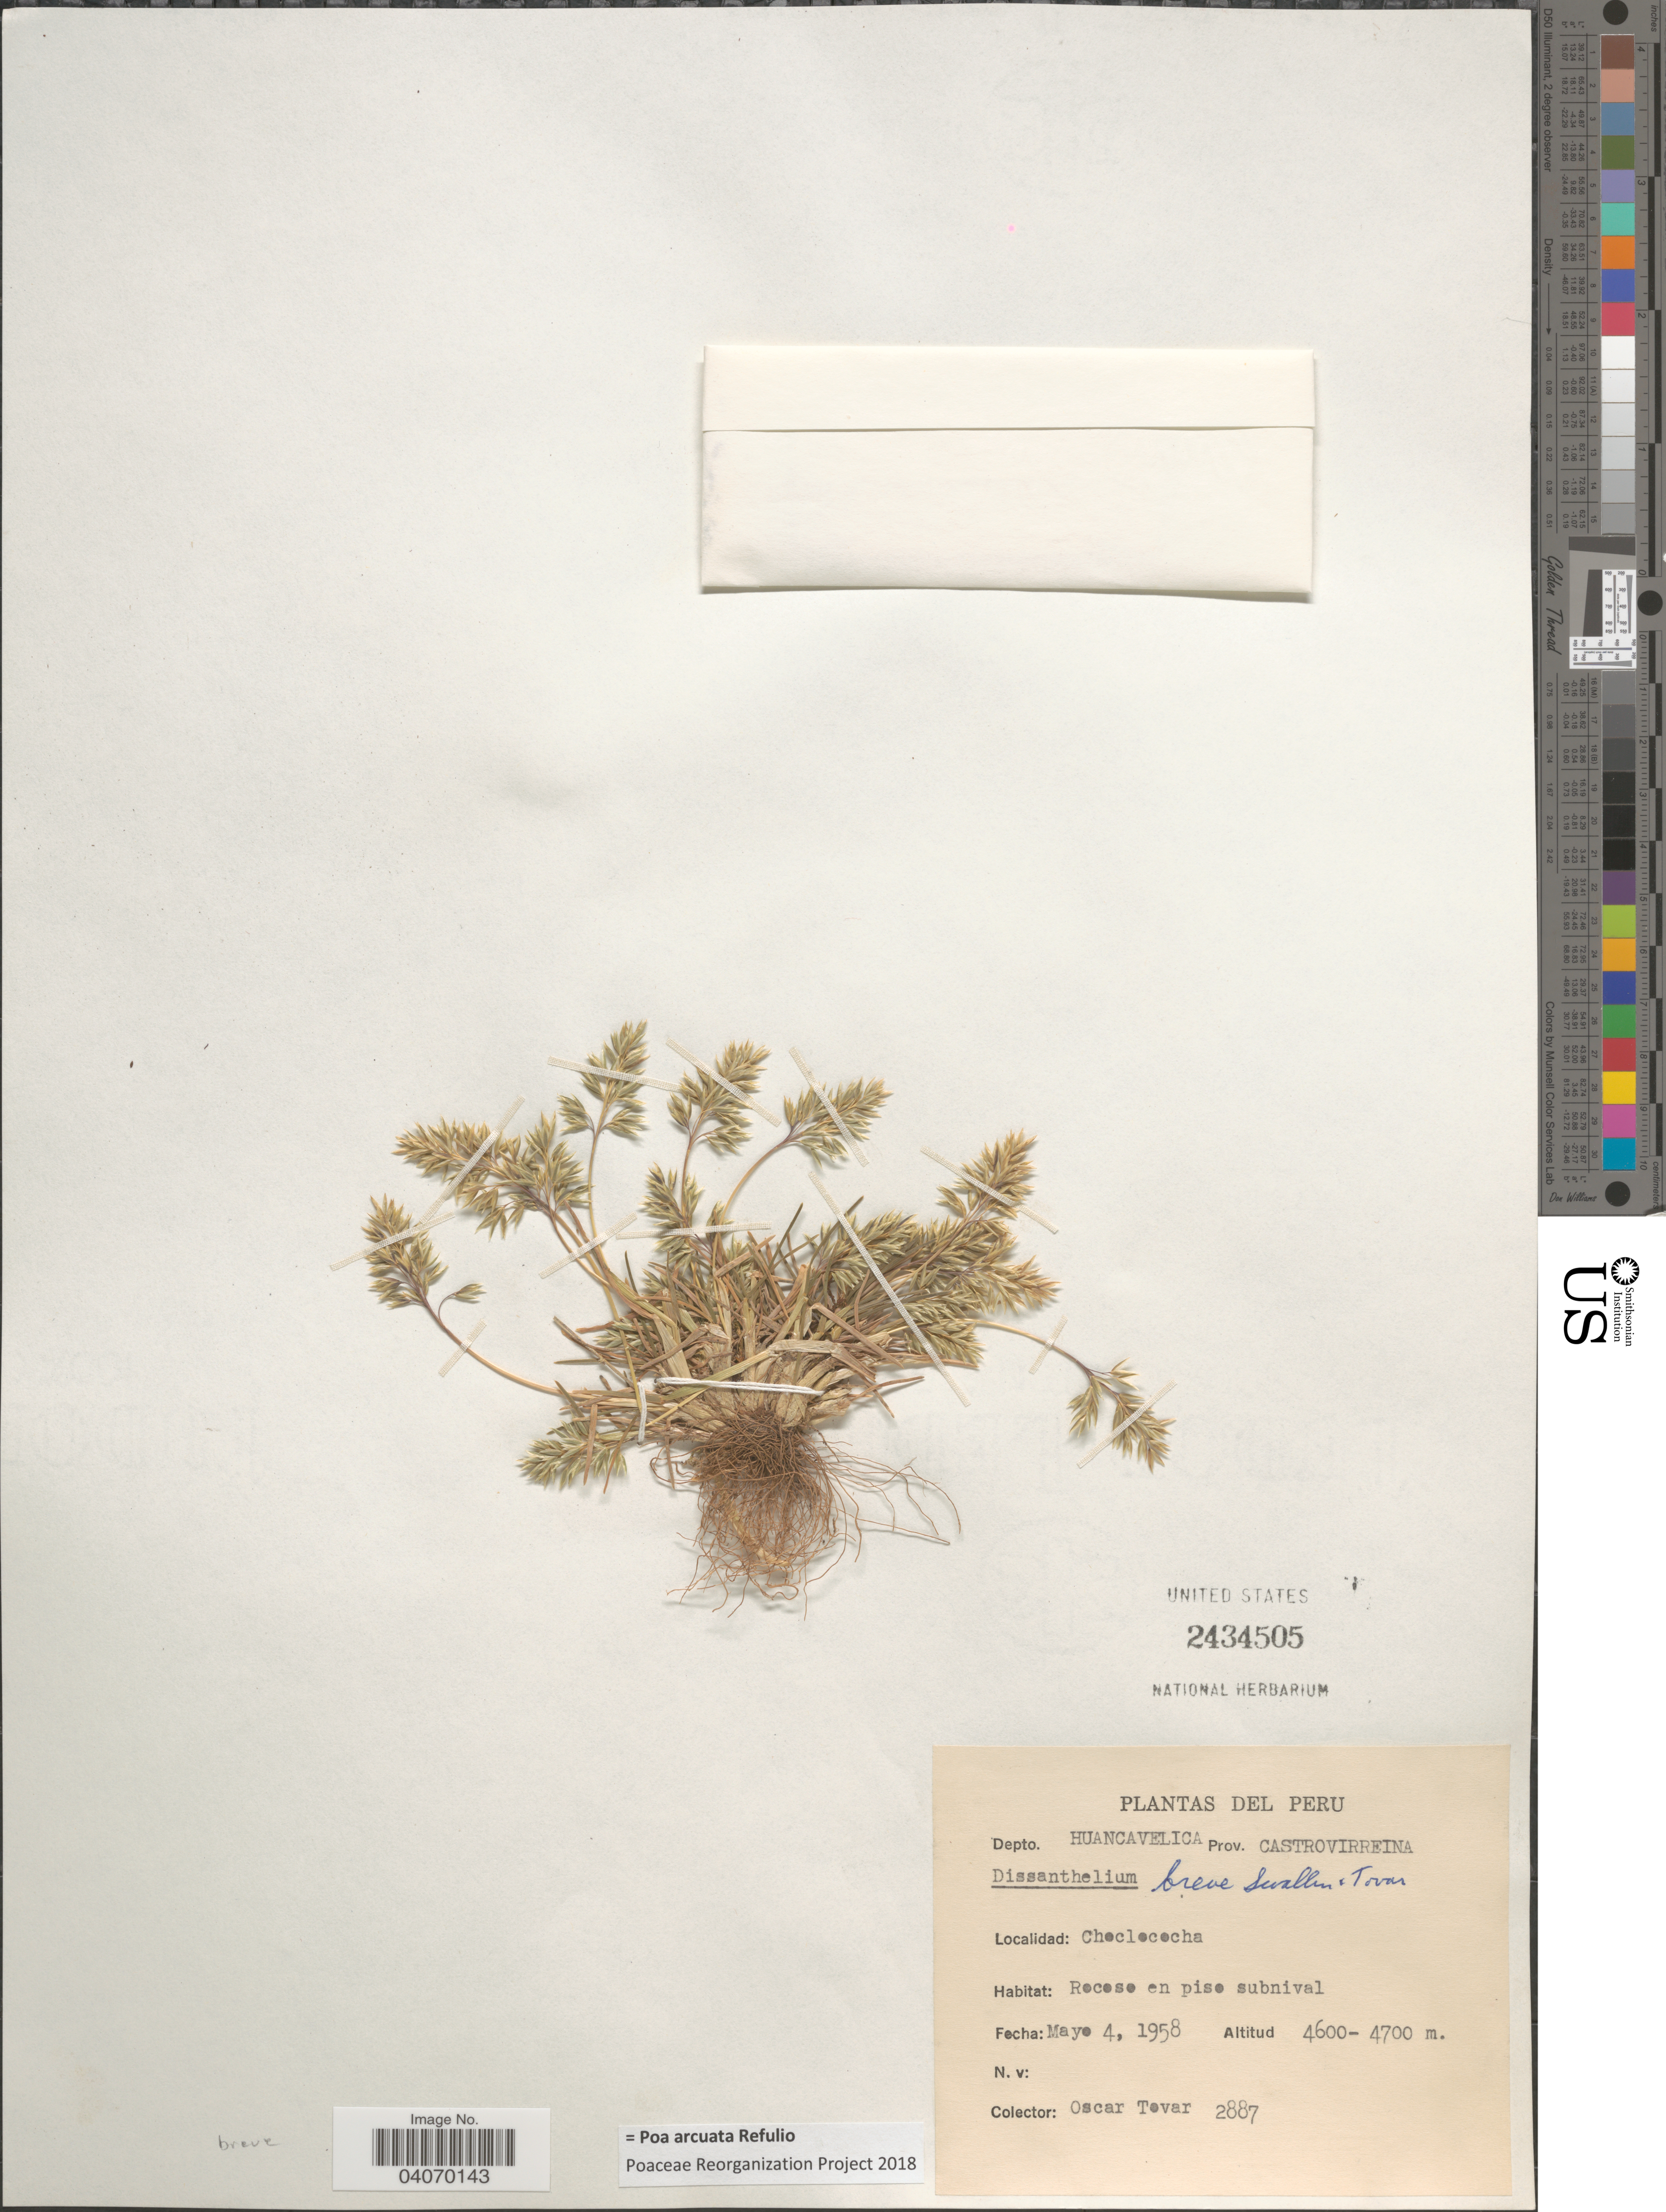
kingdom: Plantae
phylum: Tracheophyta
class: Liliopsida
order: Poales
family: Poaceae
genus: Poa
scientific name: Poa arcuata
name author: Refulio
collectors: Ó. Tovar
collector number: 2887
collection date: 1958-05-04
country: Peru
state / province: Huancavelica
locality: Depto. Huancavelica. Prov. Castrovirreina. Choclococha. Rocoso en piso subnival.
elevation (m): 4600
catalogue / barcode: US 2434505